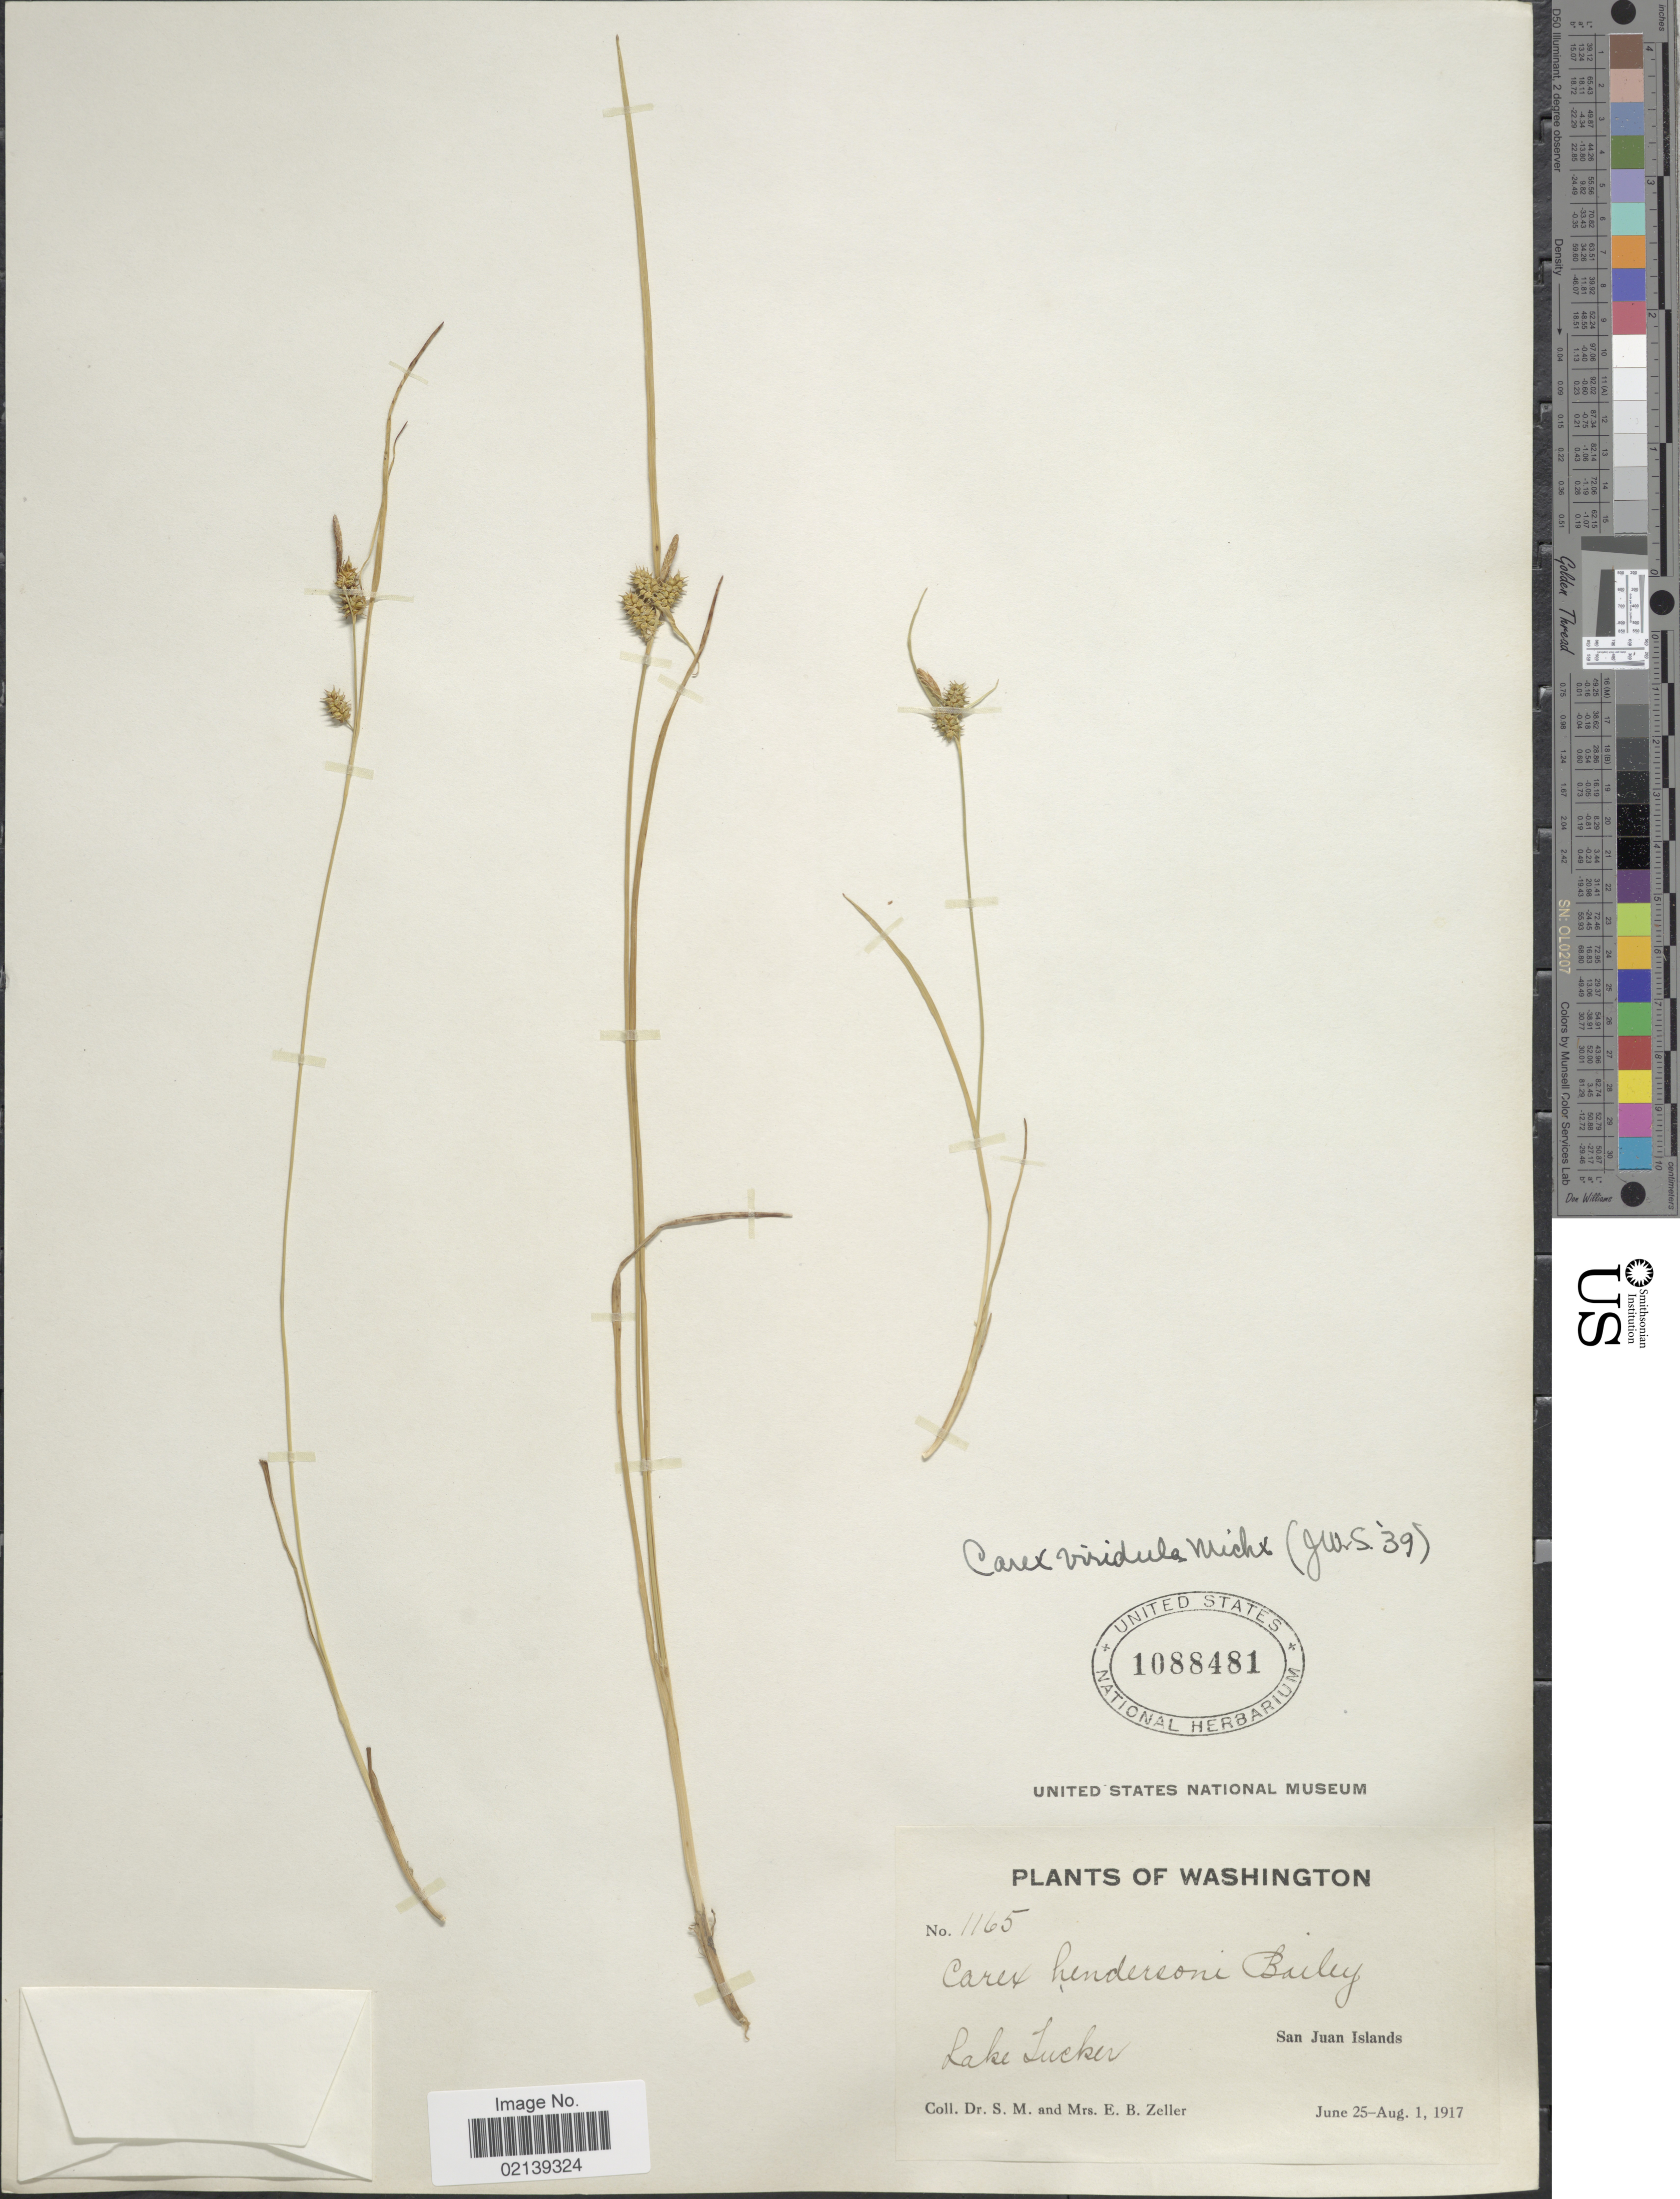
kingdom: Plantae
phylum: Tracheophyta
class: Liliopsida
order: Poales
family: Cyperaceae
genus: Carex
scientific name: Carex oederi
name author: Retz.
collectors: S. Zeller & E. Zeller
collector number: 1165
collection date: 1917-06-25/1917-08-01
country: United States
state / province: Washington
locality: Lake Tucker, San Juan Islands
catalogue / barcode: US 1088481